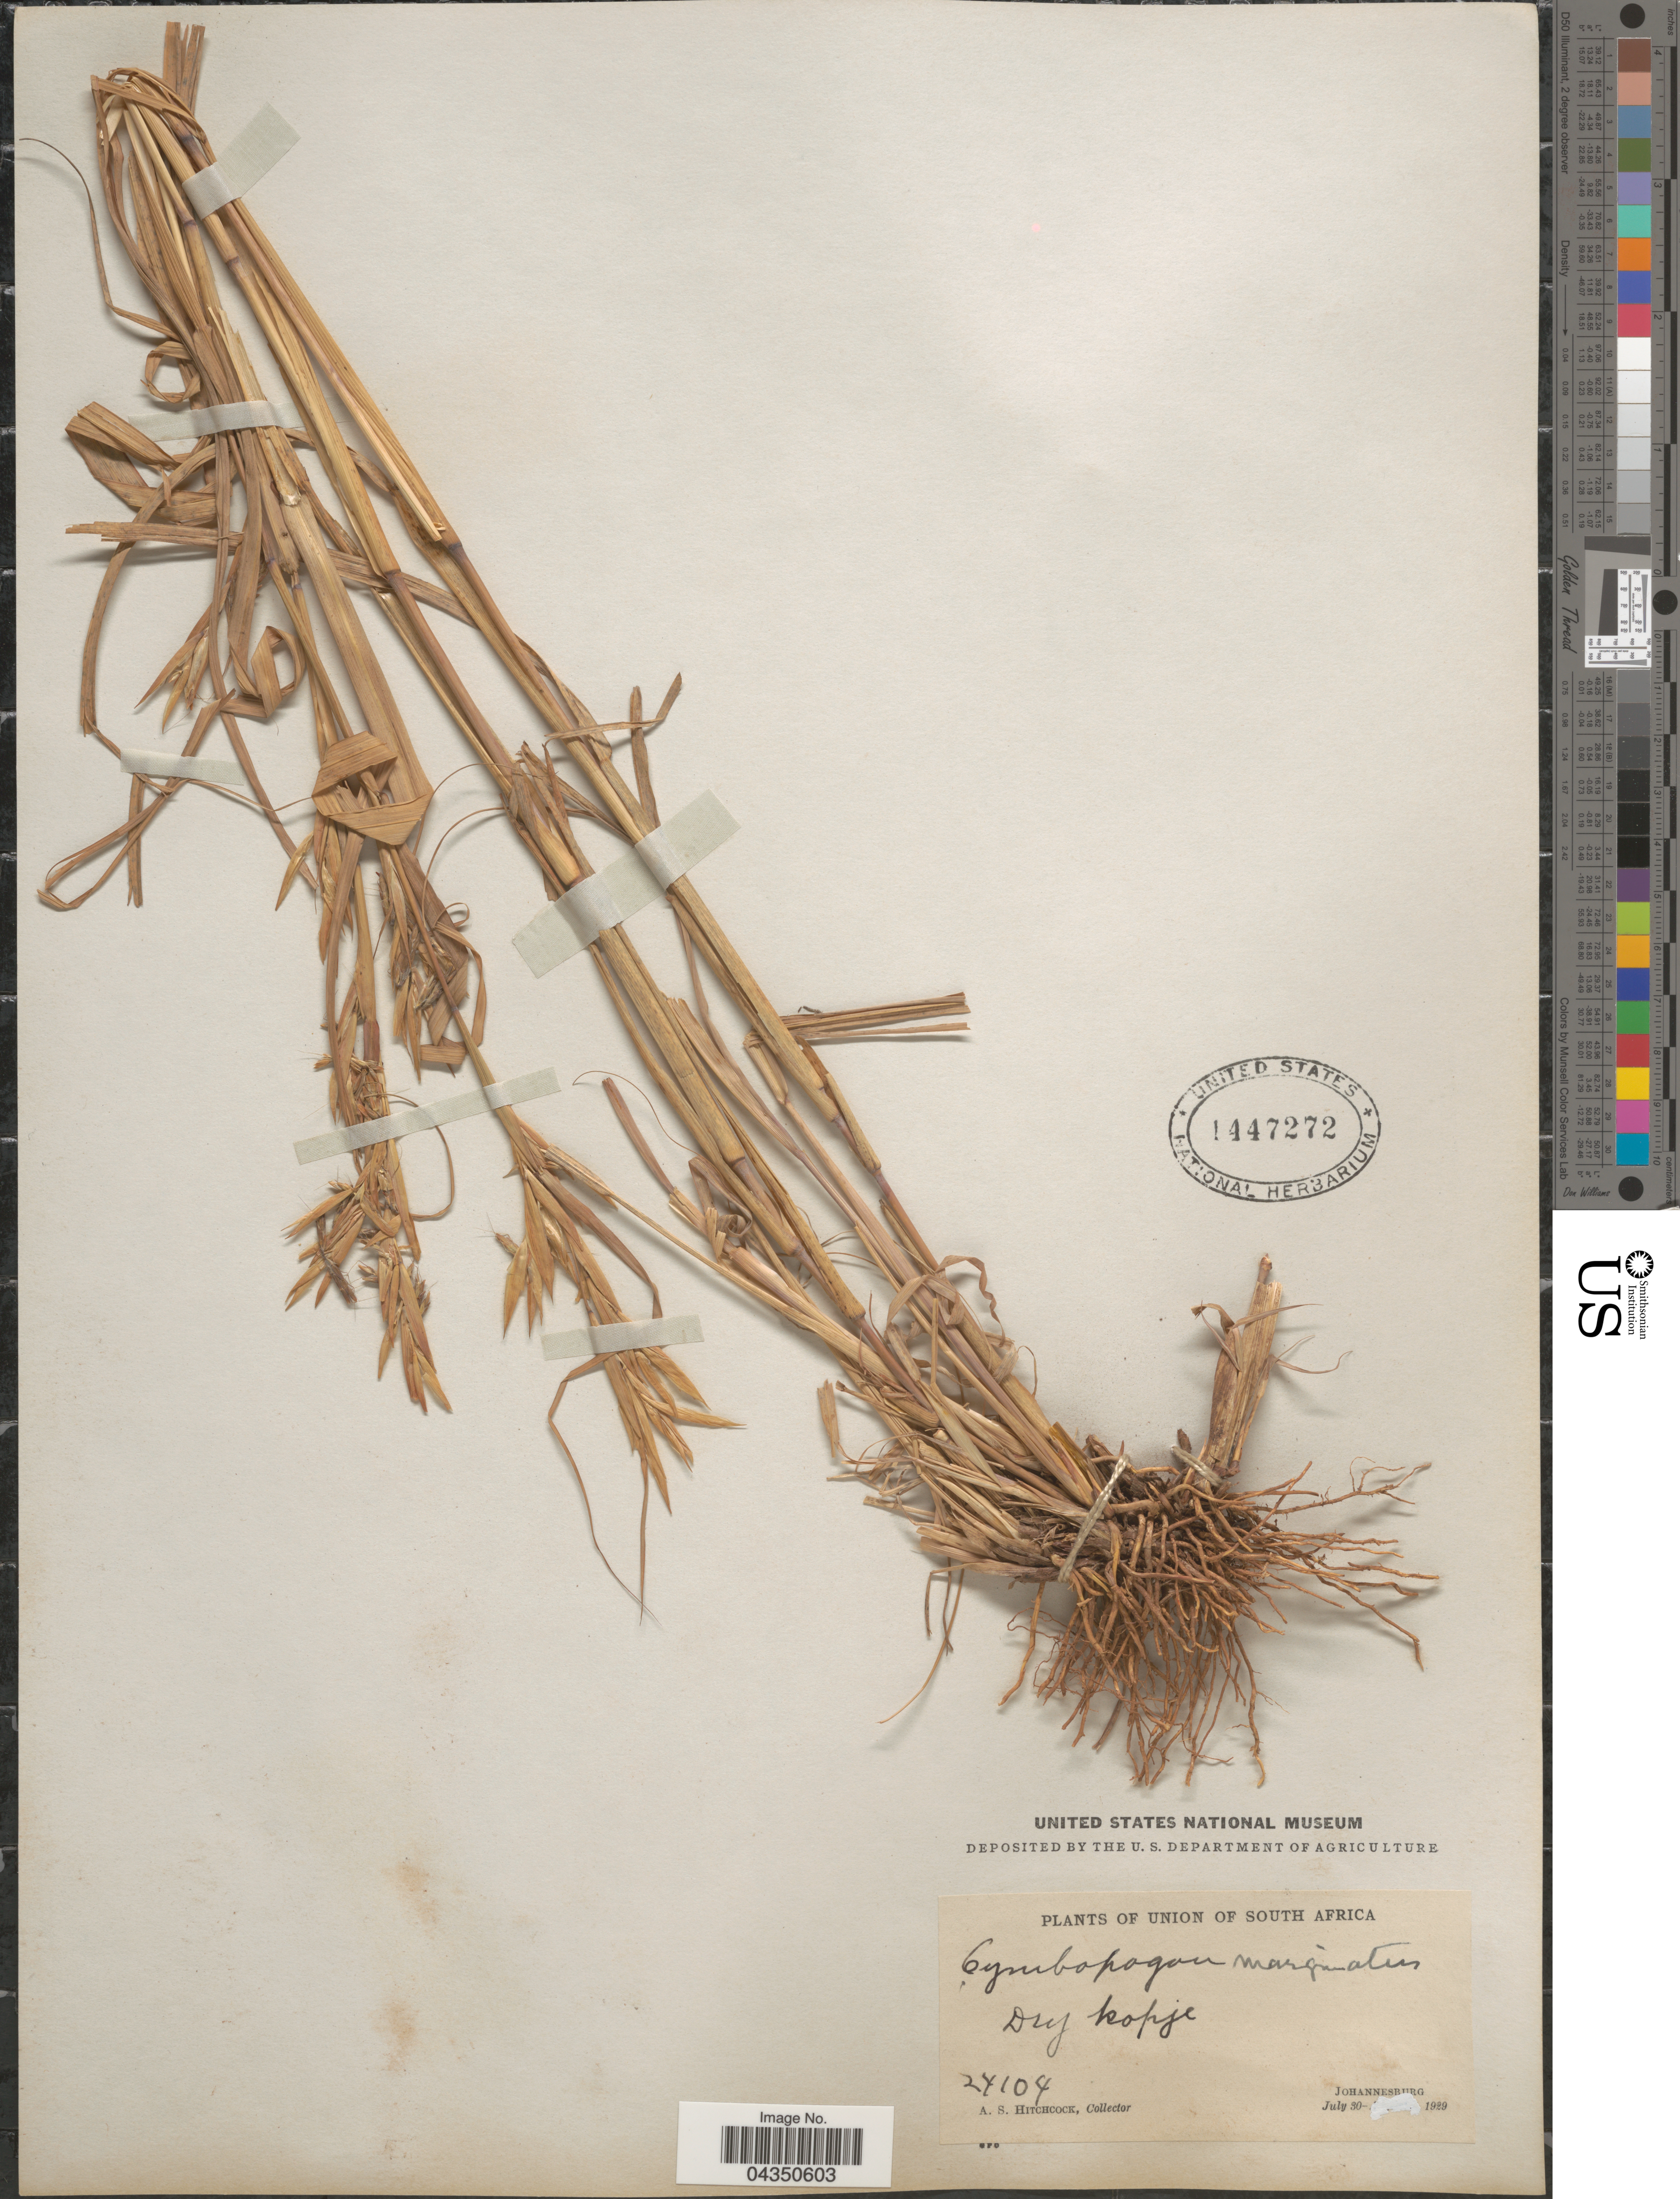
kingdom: Plantae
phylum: Tracheophyta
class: Liliopsida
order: Poales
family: Poaceae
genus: Cymbopogon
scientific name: Cymbopogon marginatus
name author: Stapf ex Burtt Davy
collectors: A. S. Hitchcock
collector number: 24104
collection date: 1929-07-30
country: South Africa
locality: Union of South Africa. Dry kopje. Johannesburg.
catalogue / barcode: US 1447272